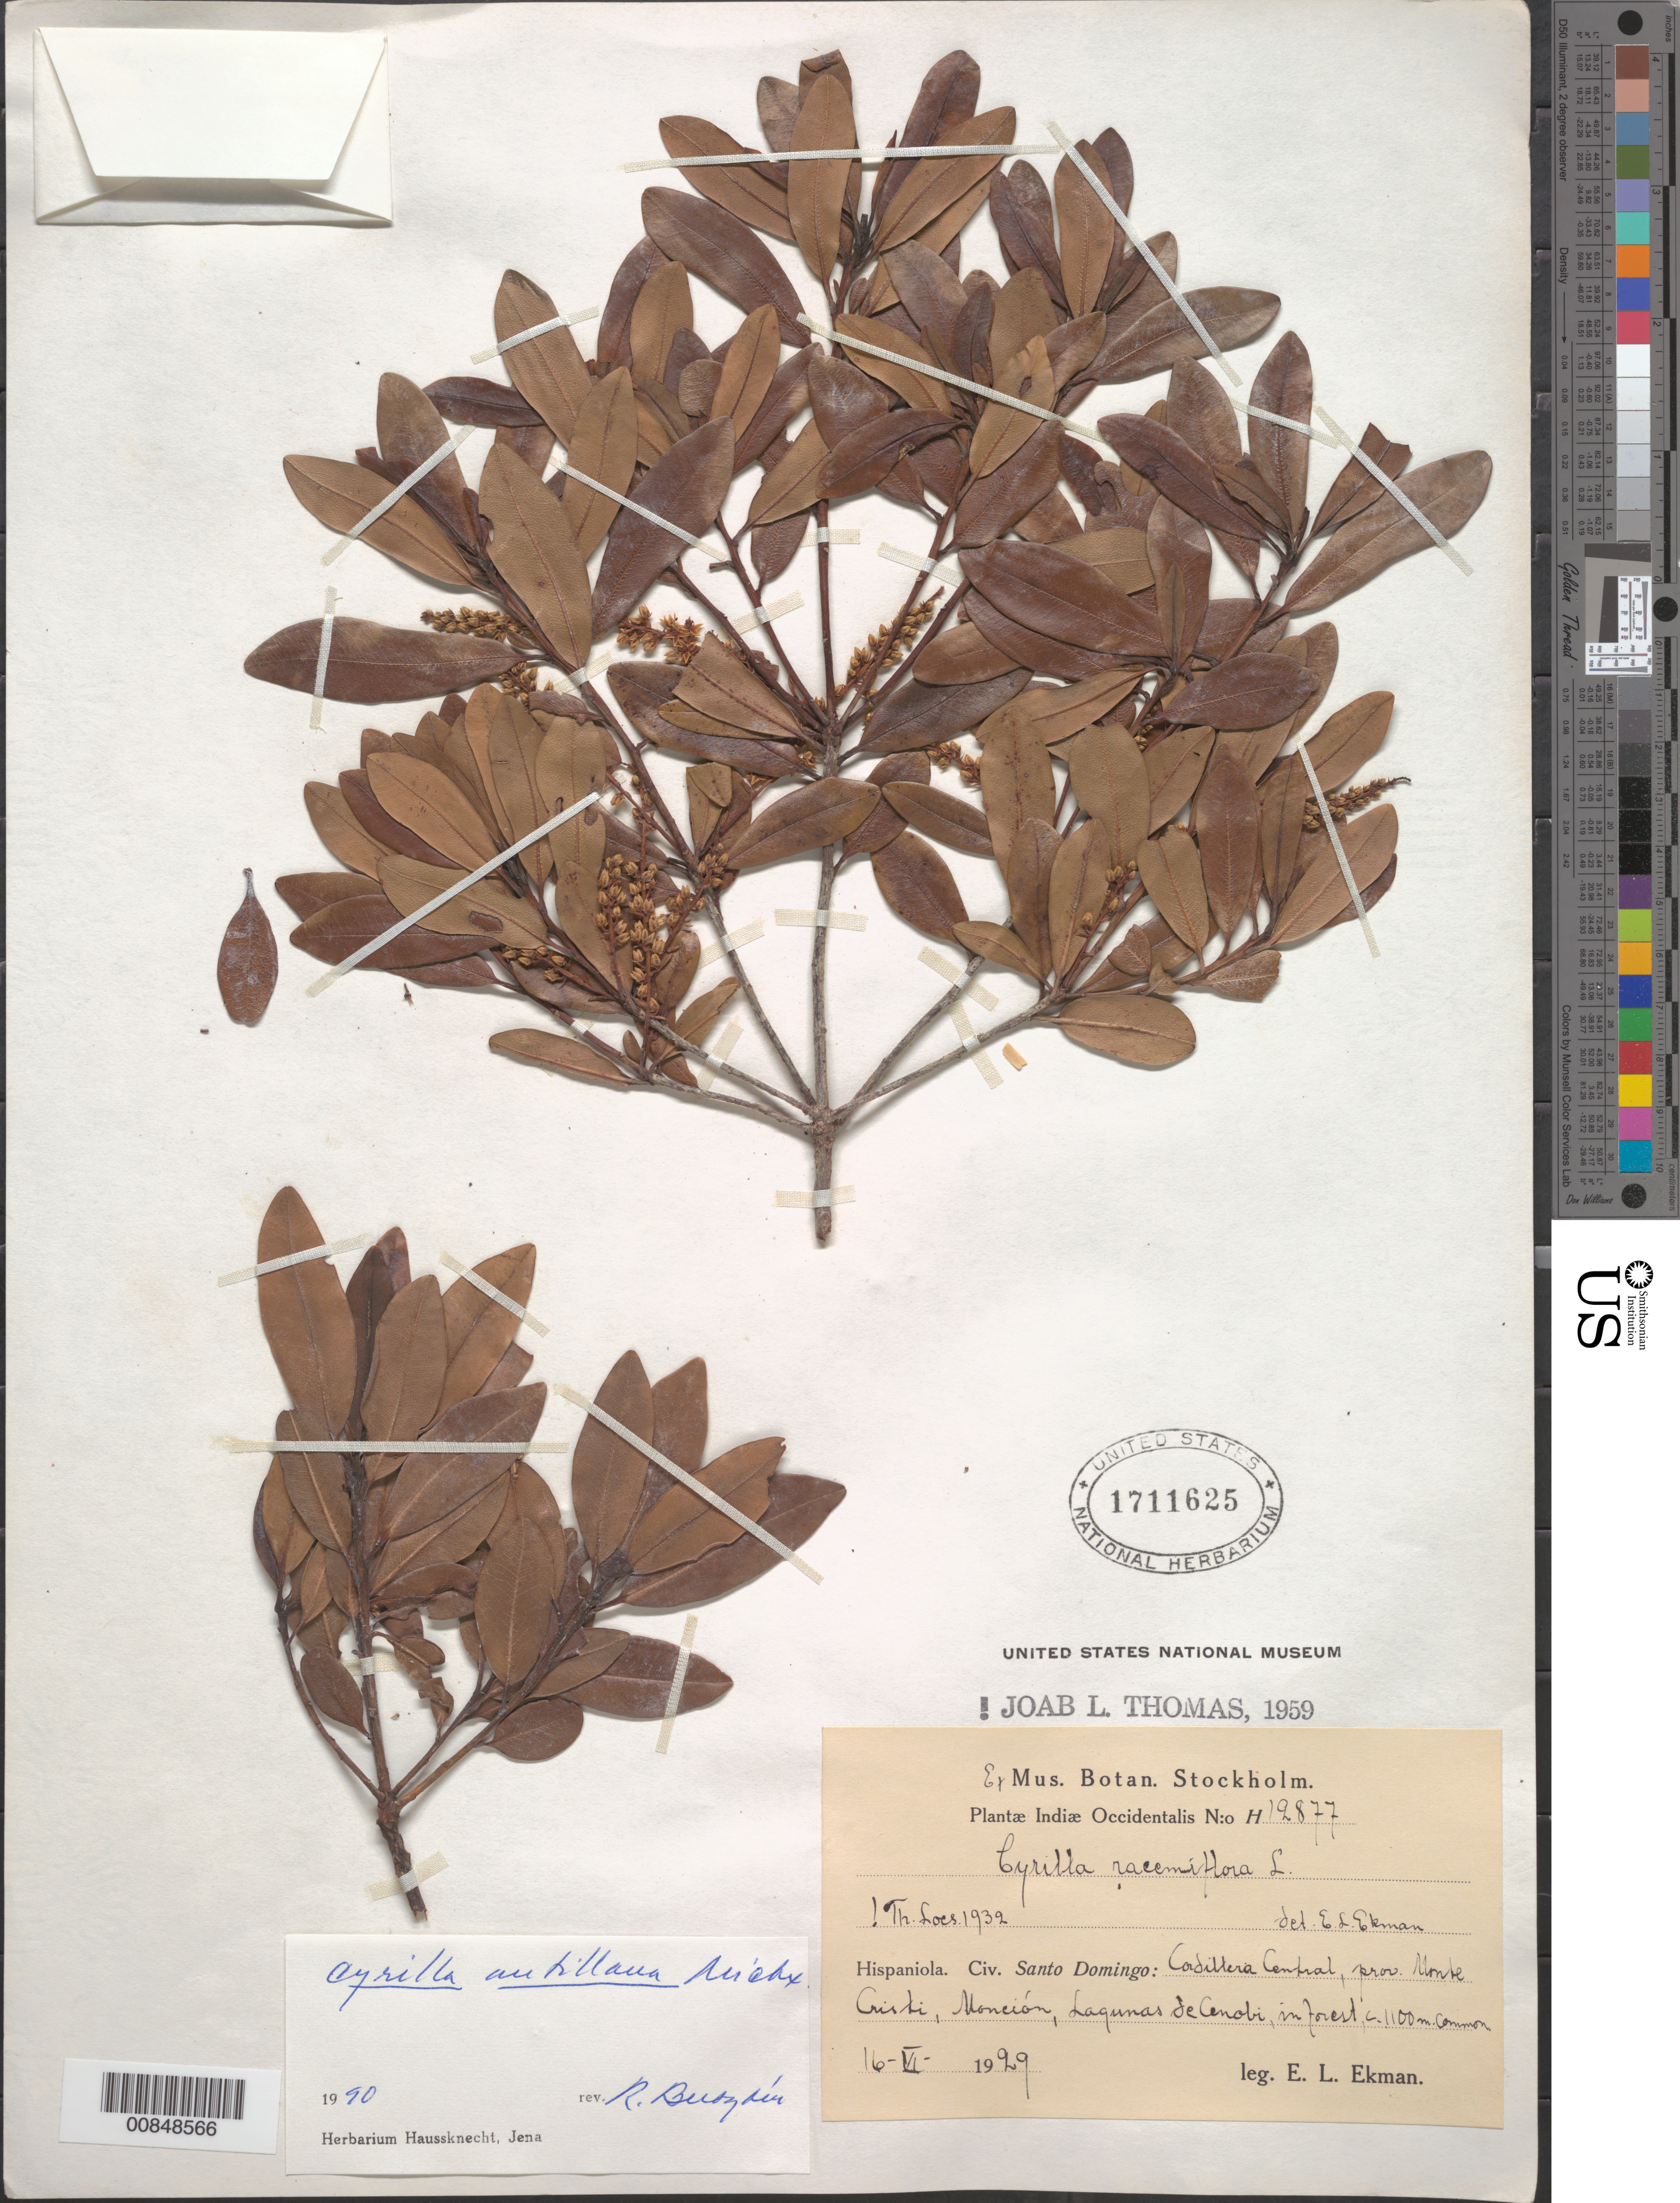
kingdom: Plantae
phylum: Tracheophyta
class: Magnoliopsida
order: Ericales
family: Cyrillaceae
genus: Cyrilla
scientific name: Cyrilla racemiflora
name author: L.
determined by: Berazaín, R.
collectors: E. L. Ekman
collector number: H 12877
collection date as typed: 16 Jun 1929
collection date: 1929-06-16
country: Dominican Republic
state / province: Monte Cristi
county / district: Monción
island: Hispaniola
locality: Cordillera Central, Lagunas de Cenobi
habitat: In forest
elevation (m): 1100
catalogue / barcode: US 1711625